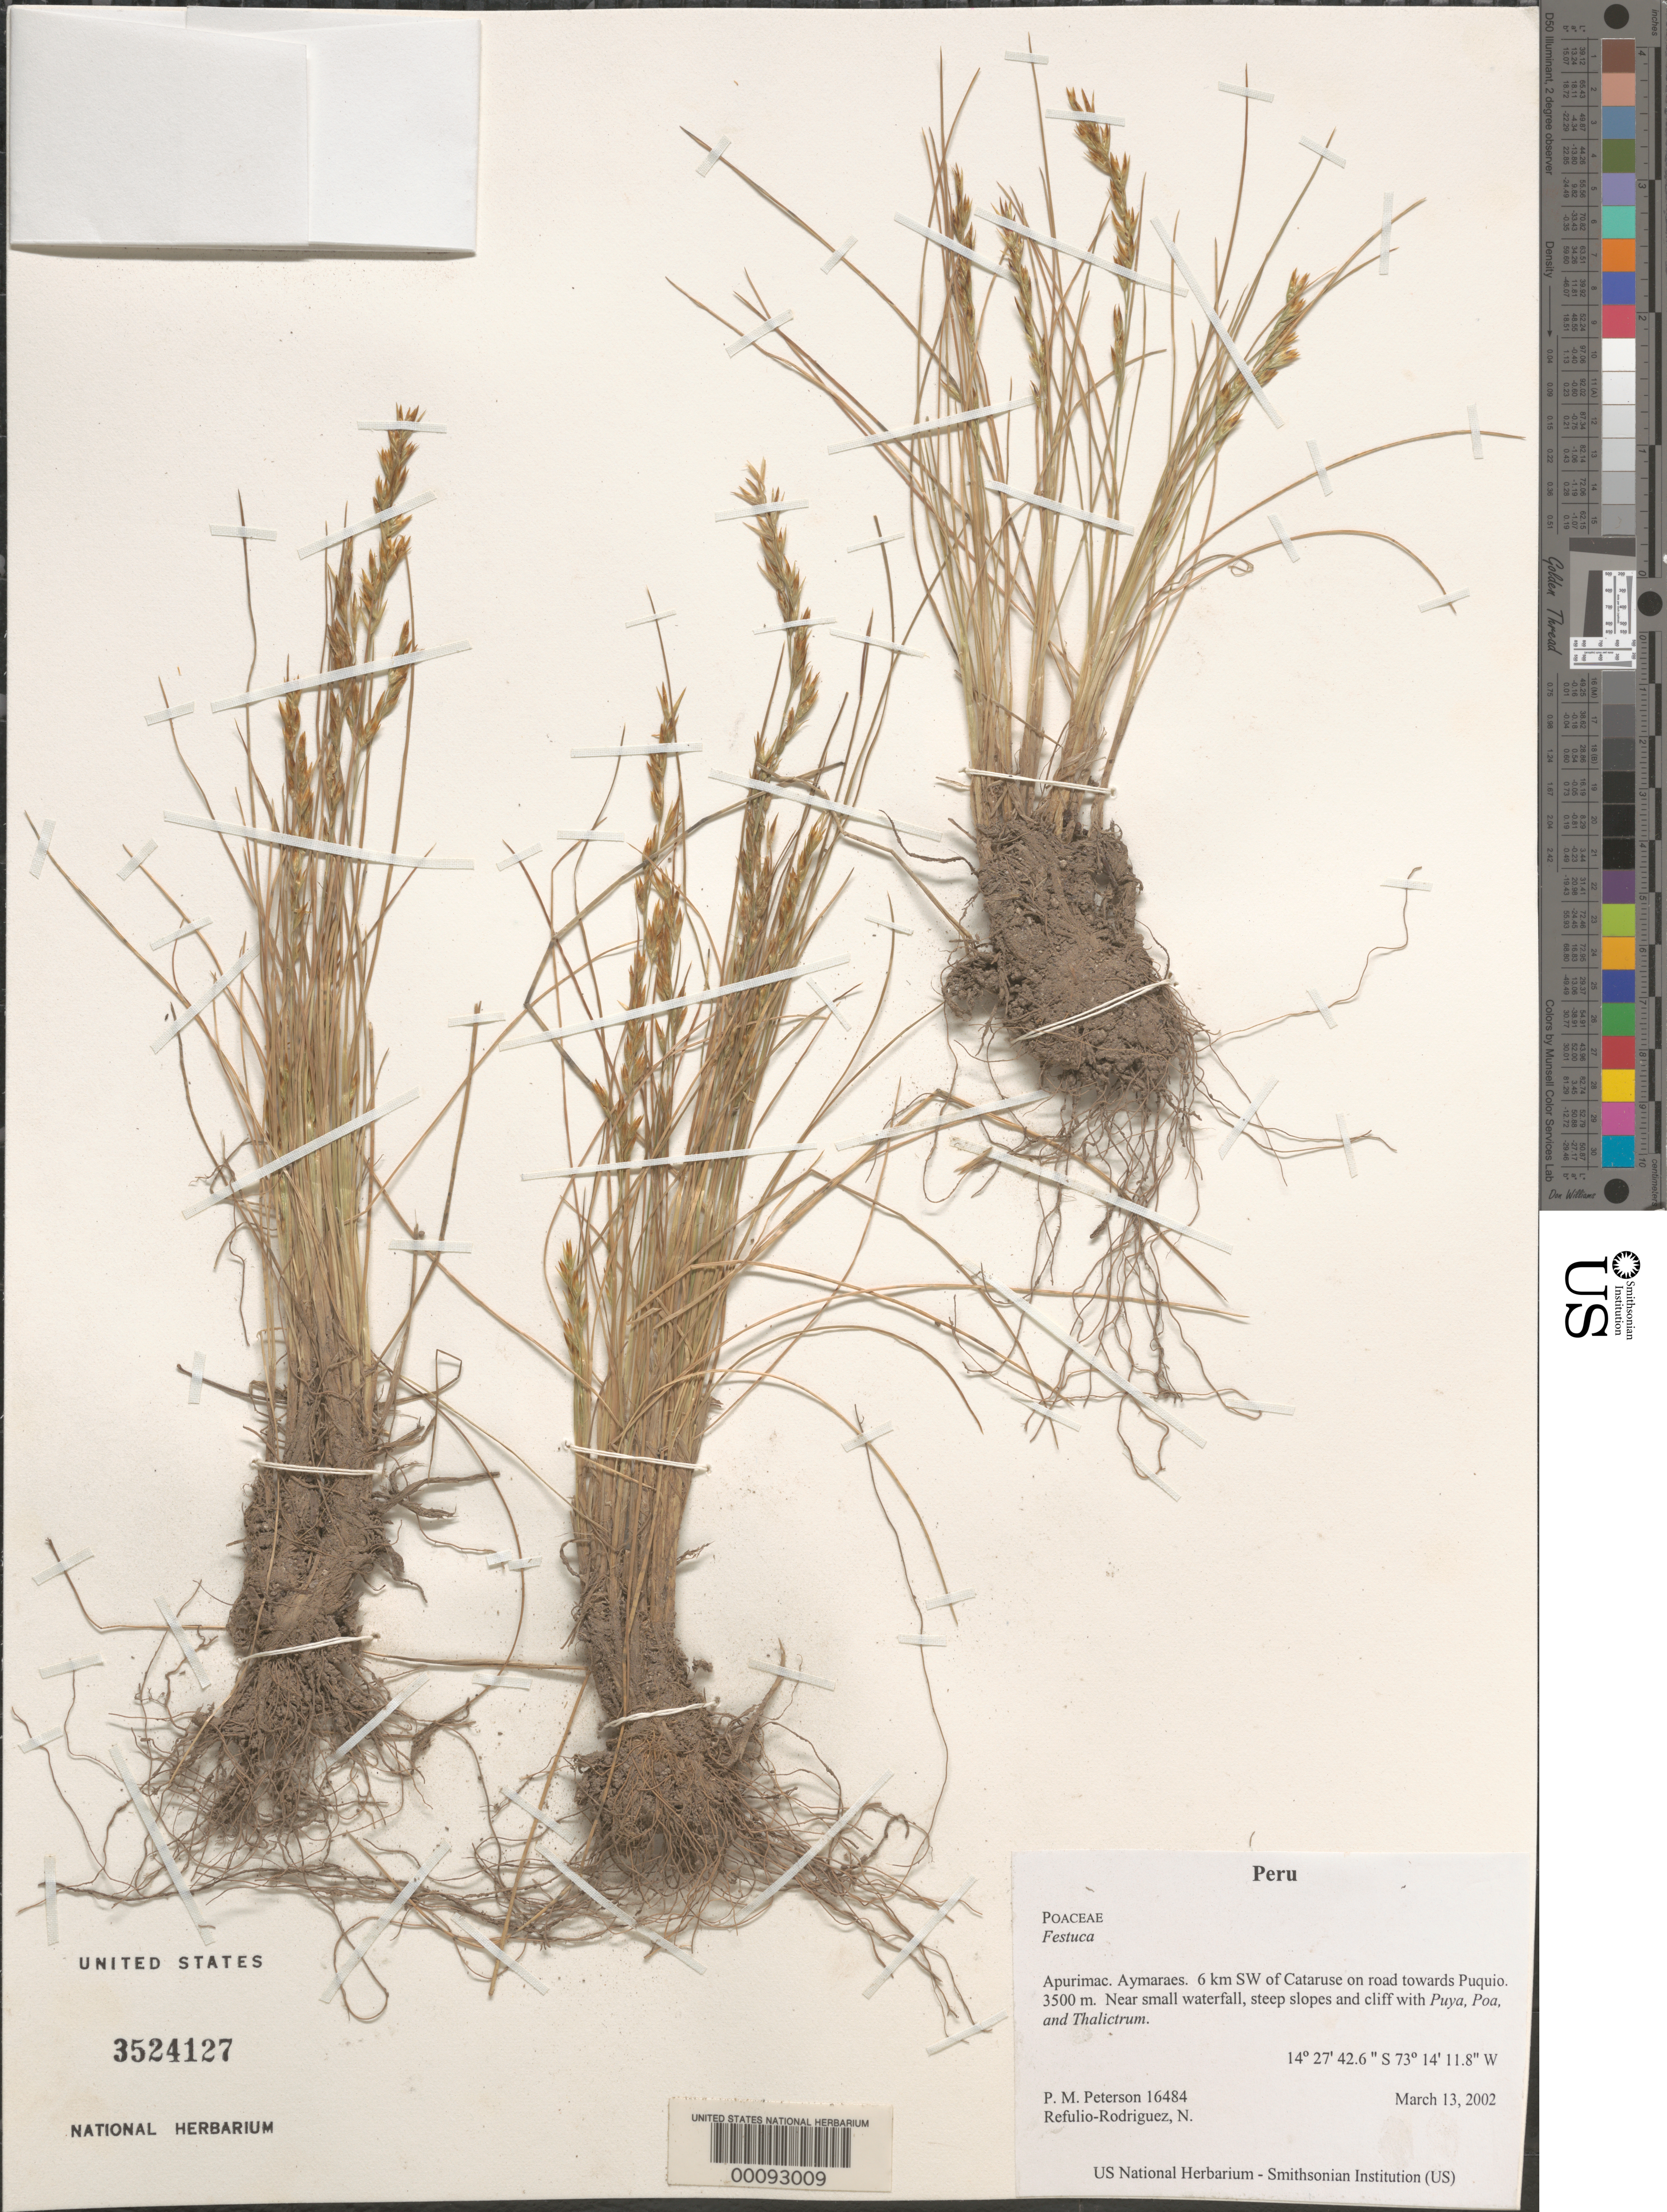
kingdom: Plantae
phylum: Tracheophyta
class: Liliopsida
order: Poales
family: Poaceae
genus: Festuca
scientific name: Festuca sp.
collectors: P. M. Peterson & N. Refulio-Rodríguez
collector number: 16484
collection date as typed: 13 Mar 2002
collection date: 2002-03-13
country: Peru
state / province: Apurímac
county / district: Aymaraes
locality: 6 km SW of Cataruse on road towards Puquio.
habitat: Near small waterfall, steep slopes and cliff with ~Puya, Poa, and Thalictrum~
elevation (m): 3500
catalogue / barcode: US 3524127